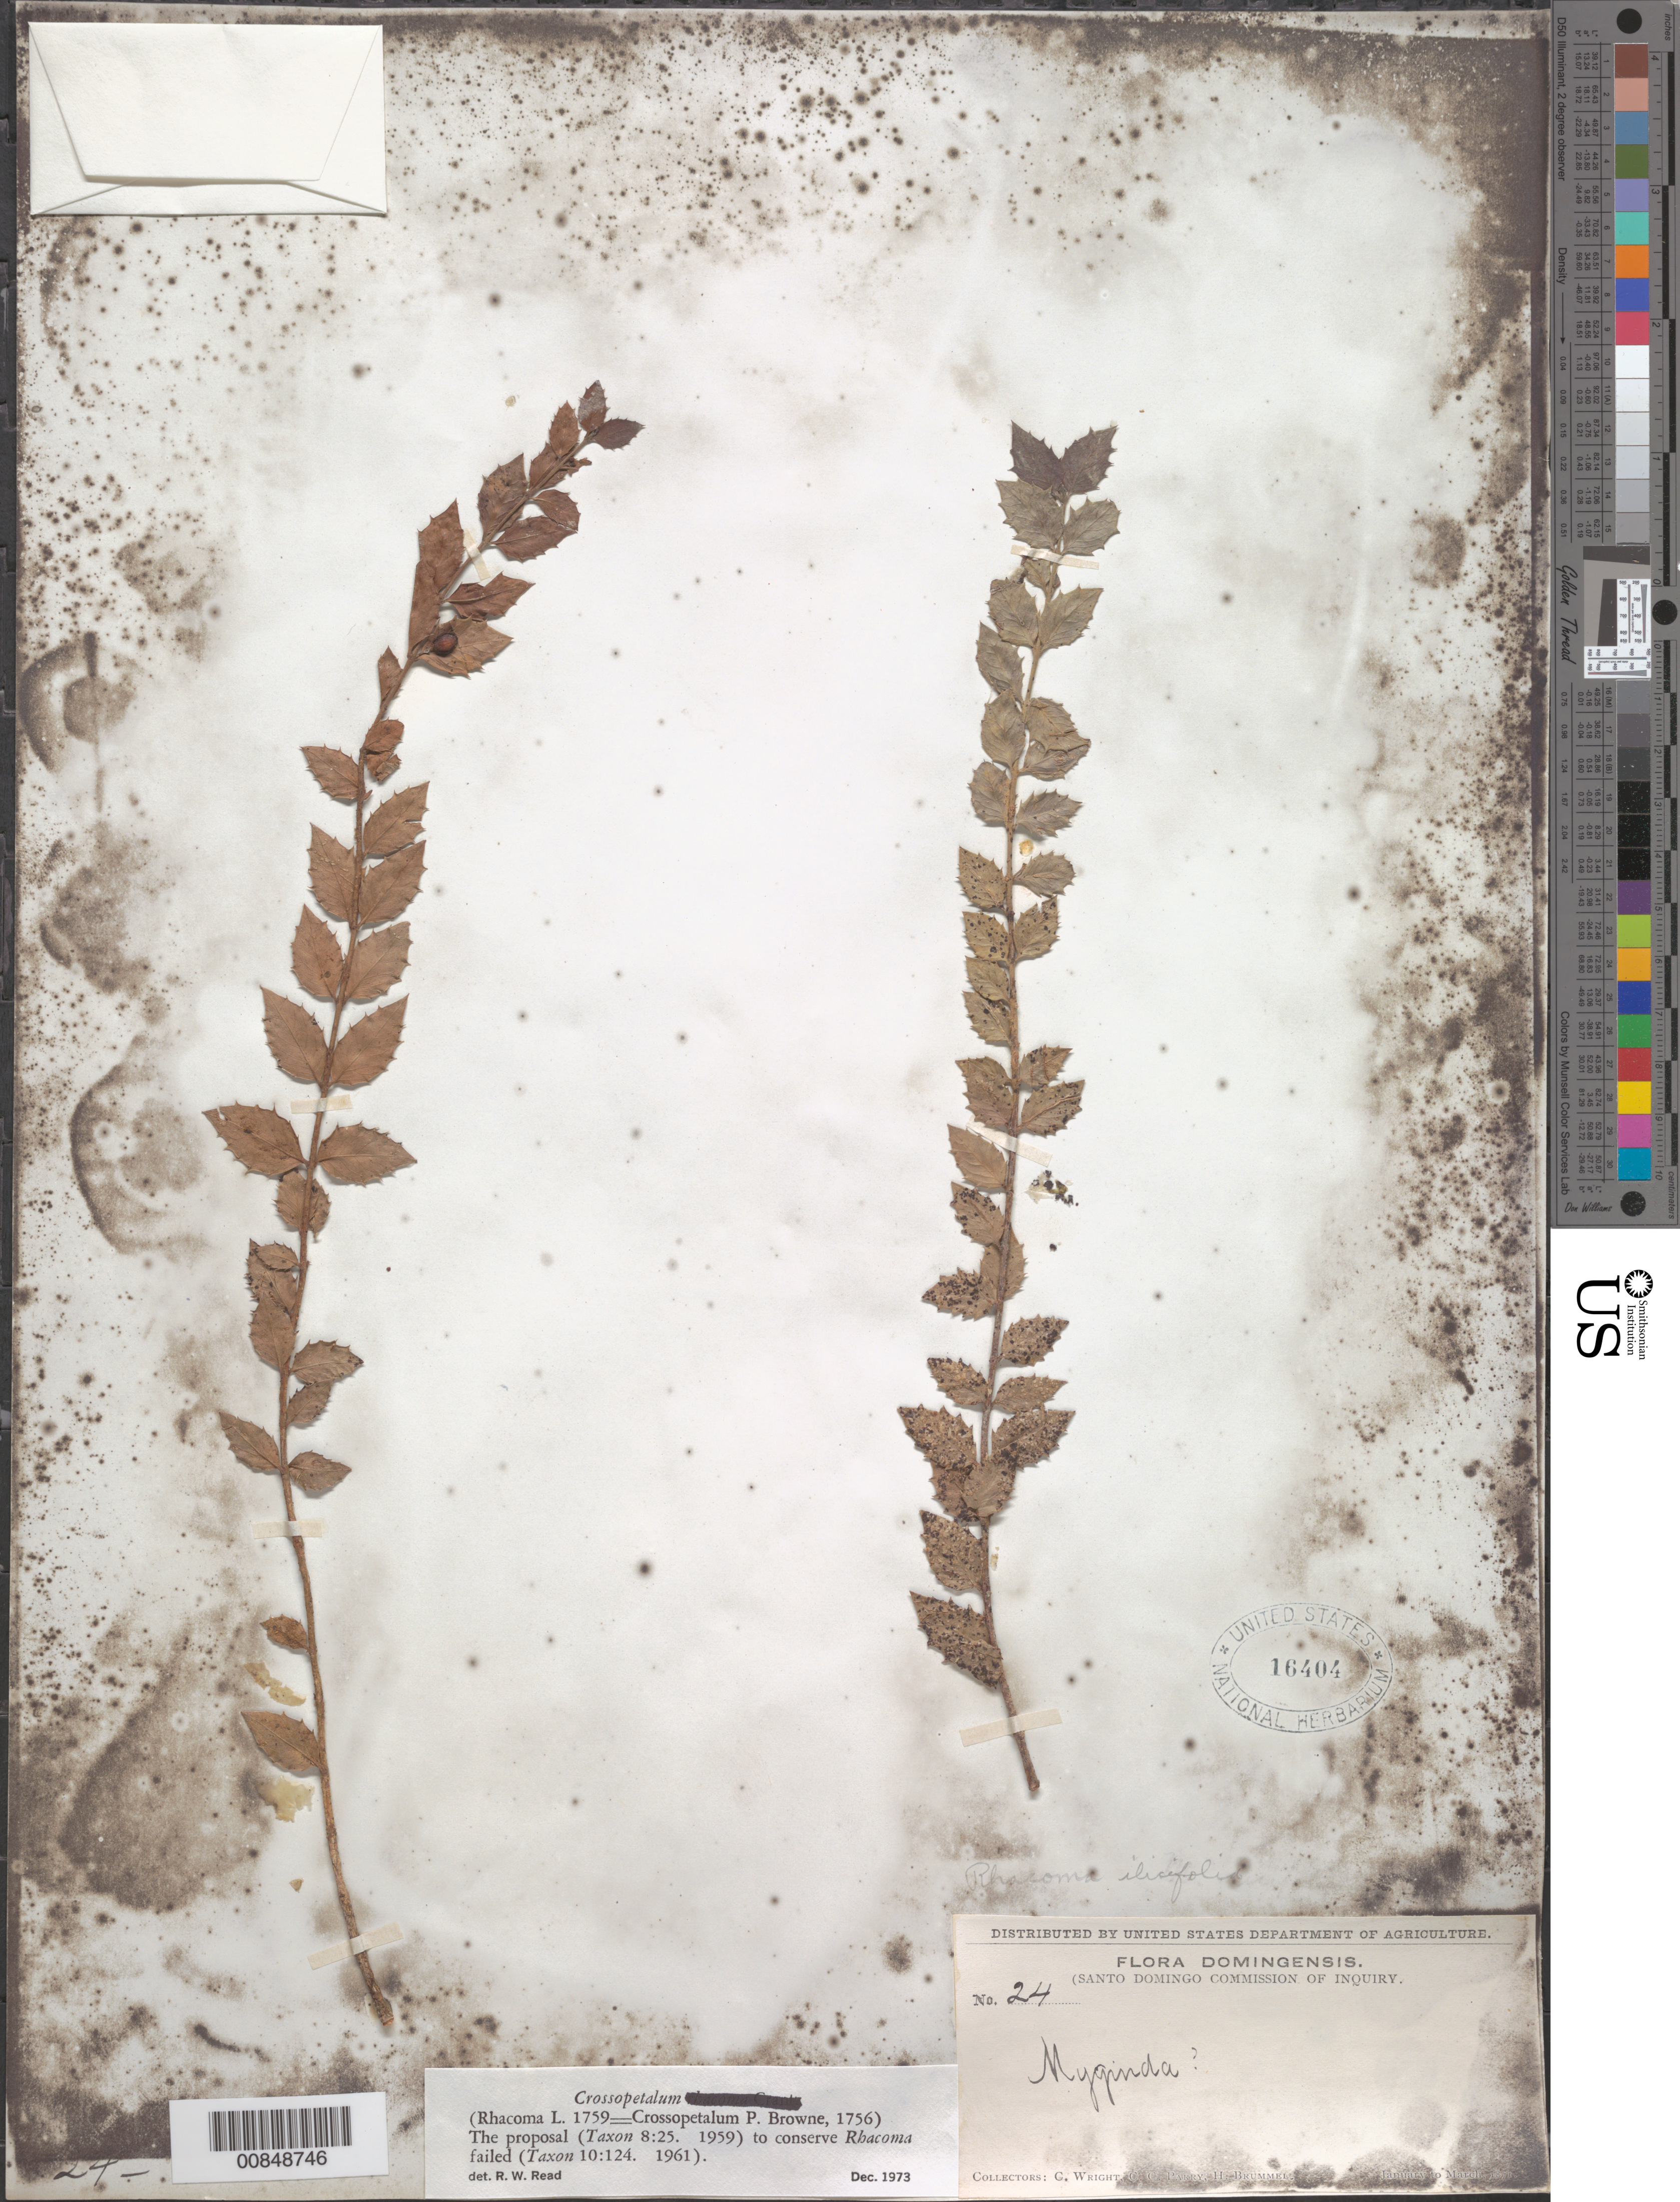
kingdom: Plantae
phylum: Tracheophyta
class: Magnoliopsida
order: Celastrales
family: Celastraceae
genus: Crossopetalum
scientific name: Crossopetalum ilicifolium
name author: (Poir.) Kuntze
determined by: Read, Robert W., (US), NMNH (UNITED STATES)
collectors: C. Wright, C. C. Parry & H. Brummel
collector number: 24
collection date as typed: Jan 1871 to -- Mar 1871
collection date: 1871-01/1871-03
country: Dominican Republic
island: Hispaniola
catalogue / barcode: US 16404